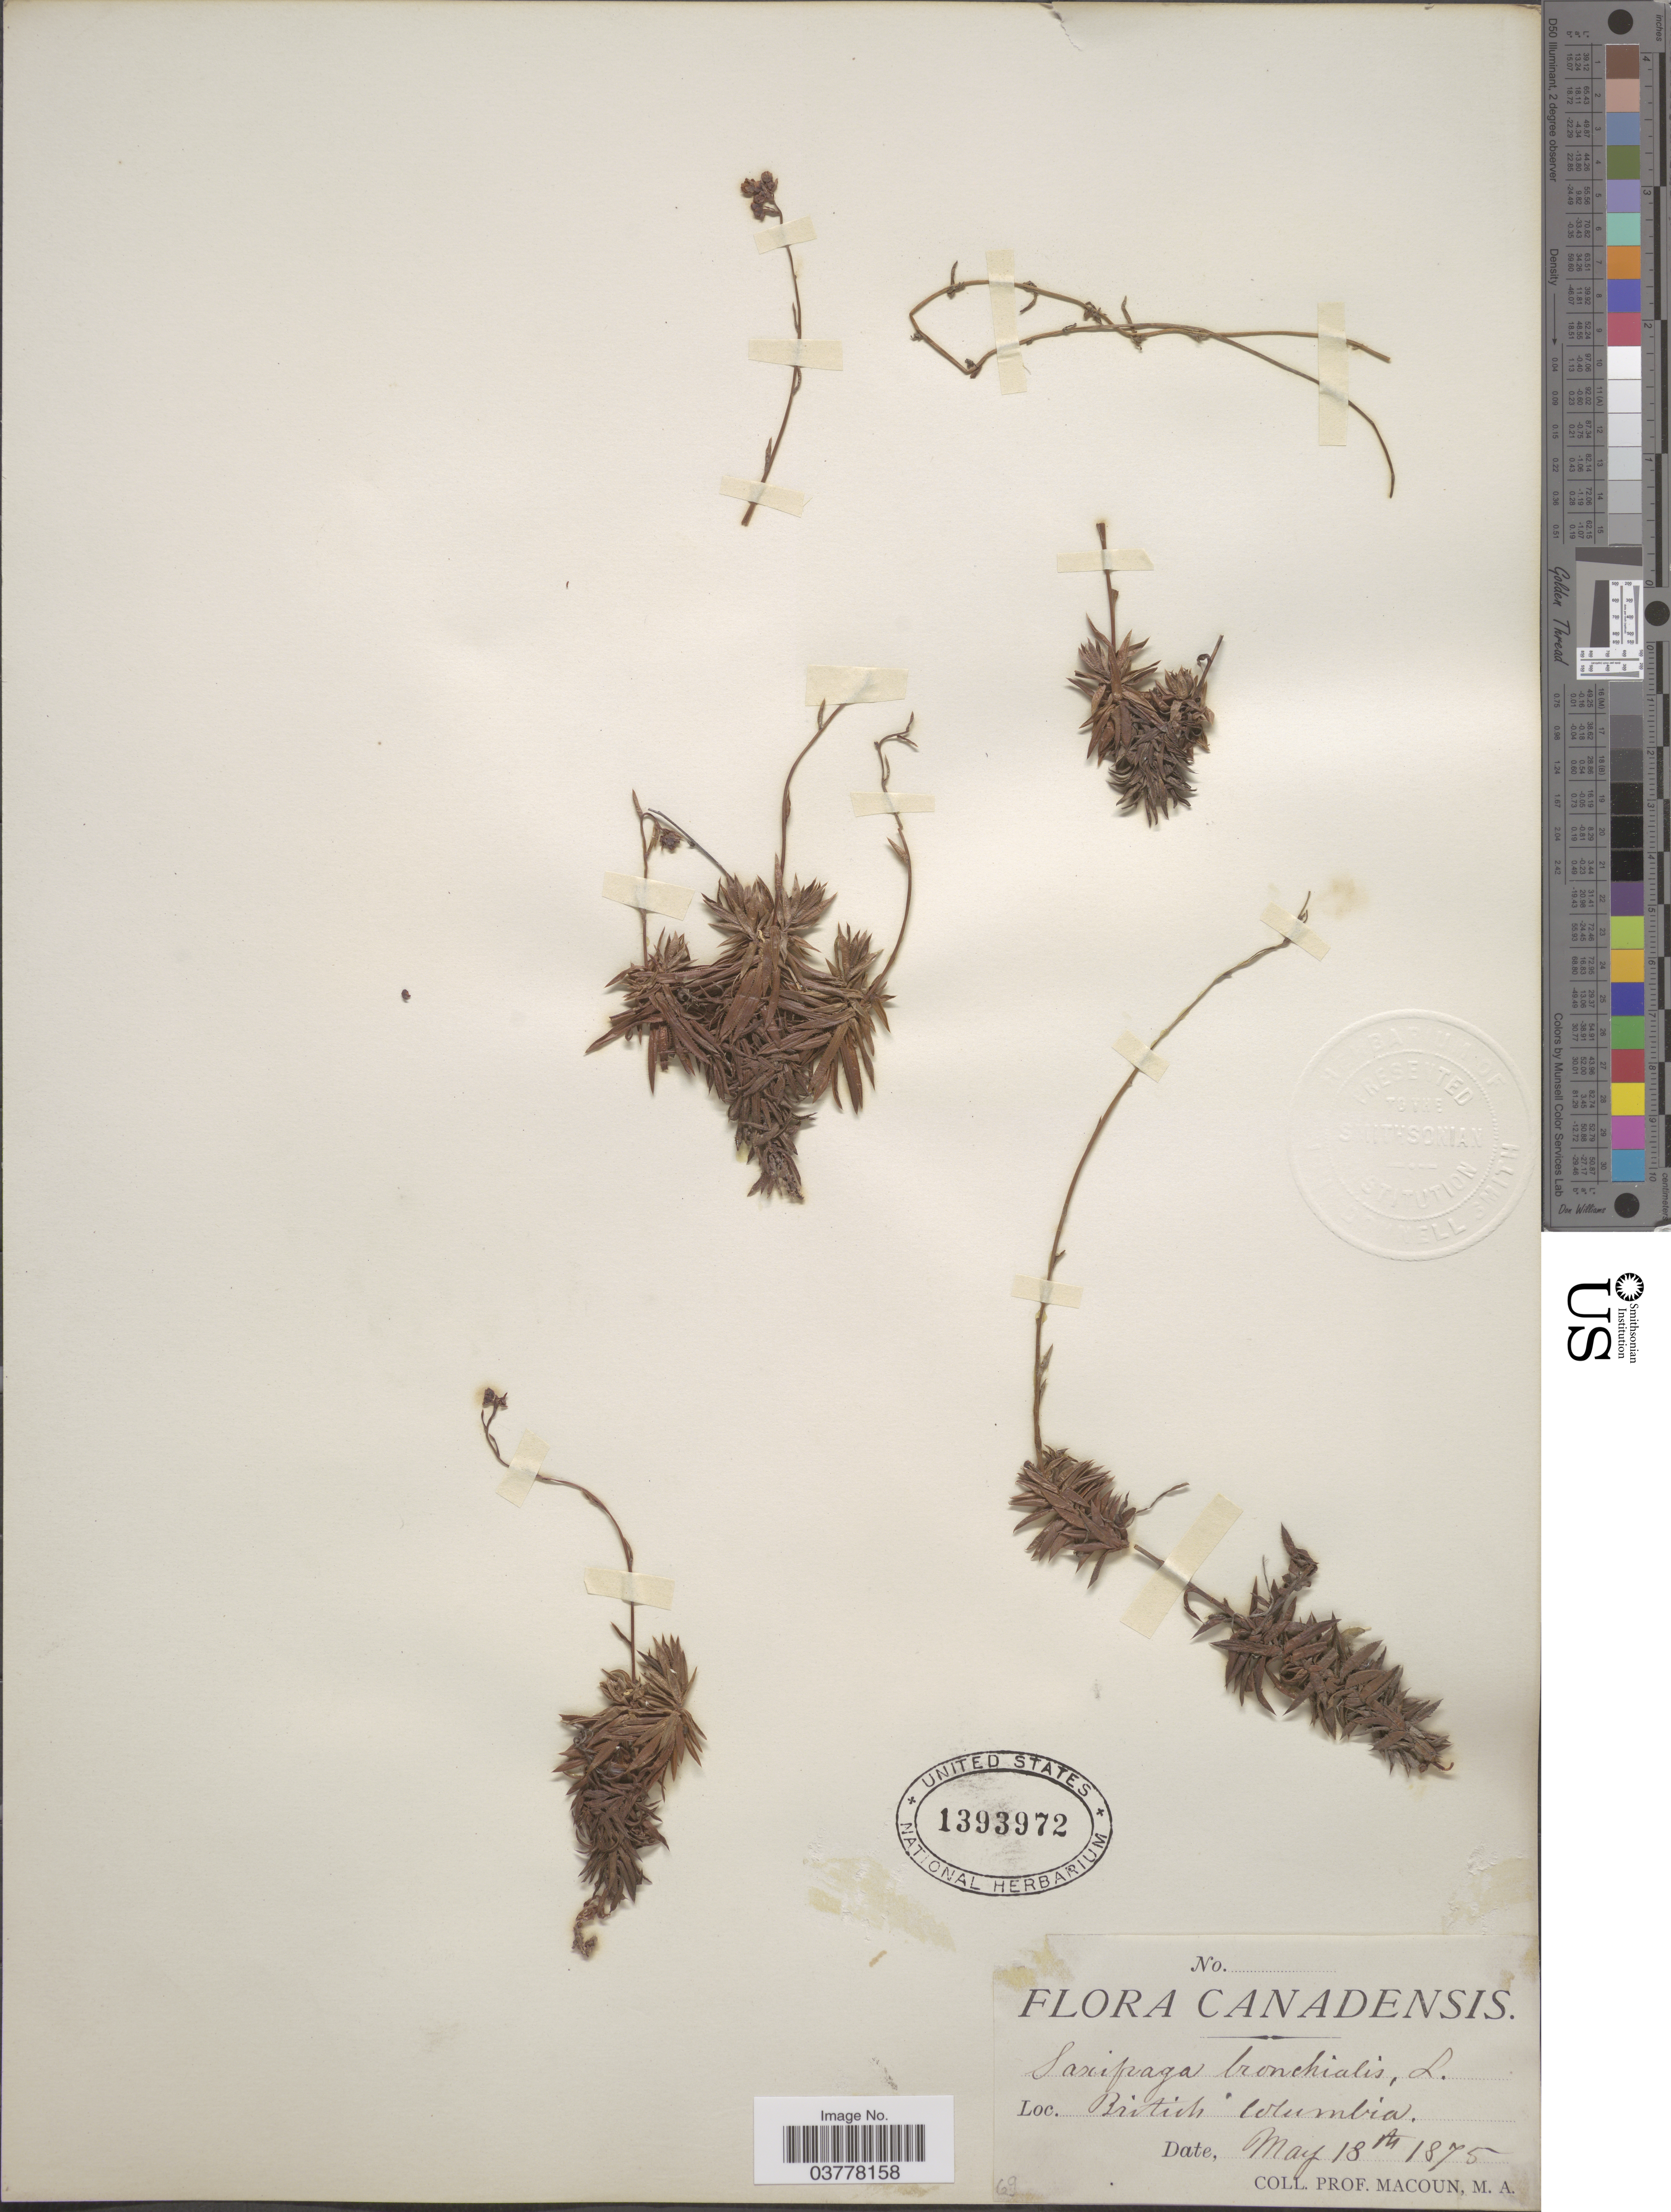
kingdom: Plantae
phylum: Tracheophyta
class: Magnoliopsida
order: Saxifragales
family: Saxifragaceae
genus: Saxifraga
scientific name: Saxifraga bronchialis subsp. austromontana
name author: (Wiegand) Piper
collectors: Prof. Macoun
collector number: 69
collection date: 1875-05-18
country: Canada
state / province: British Columbia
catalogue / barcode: US 1393972